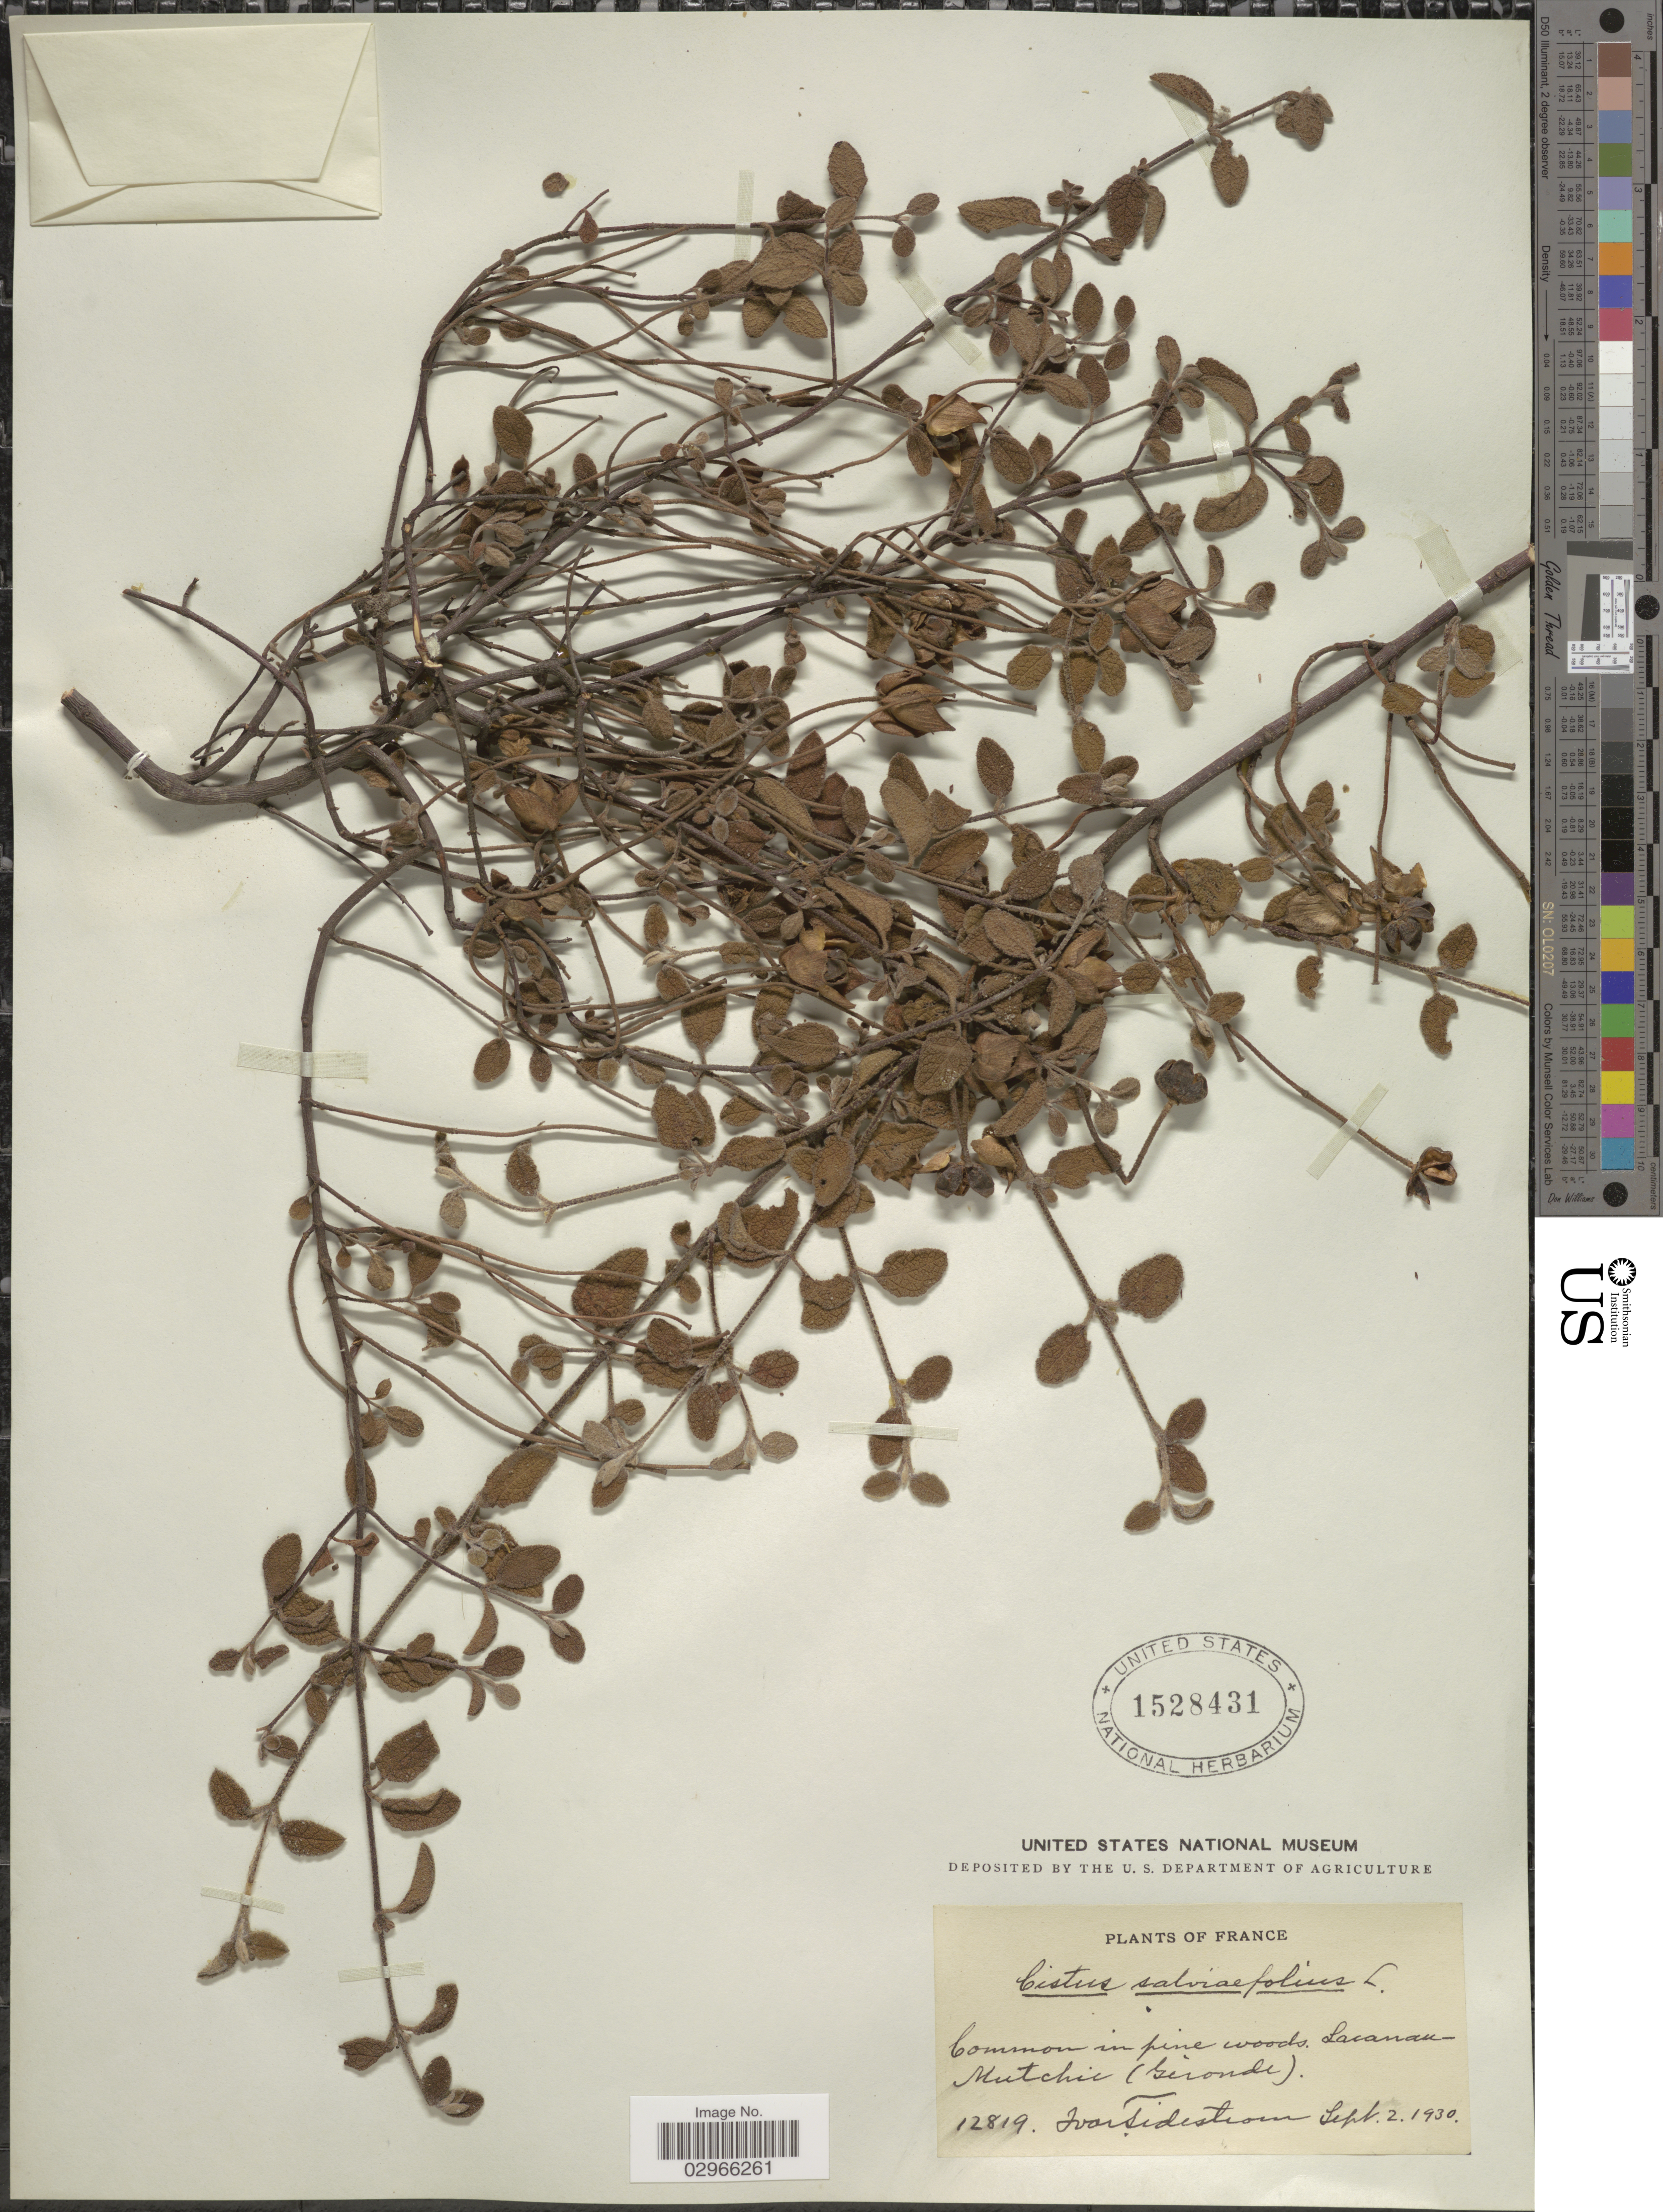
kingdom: Plantae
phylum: Tracheophyta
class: Magnoliopsida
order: Malvales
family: Cistaceae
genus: Cistus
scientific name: Cistus salviifolius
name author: L.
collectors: I. F. Tidestrom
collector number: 12819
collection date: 1930-09-02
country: France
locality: In pine woods Lacanau-Mutchie (Gironde).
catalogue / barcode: US 1528431